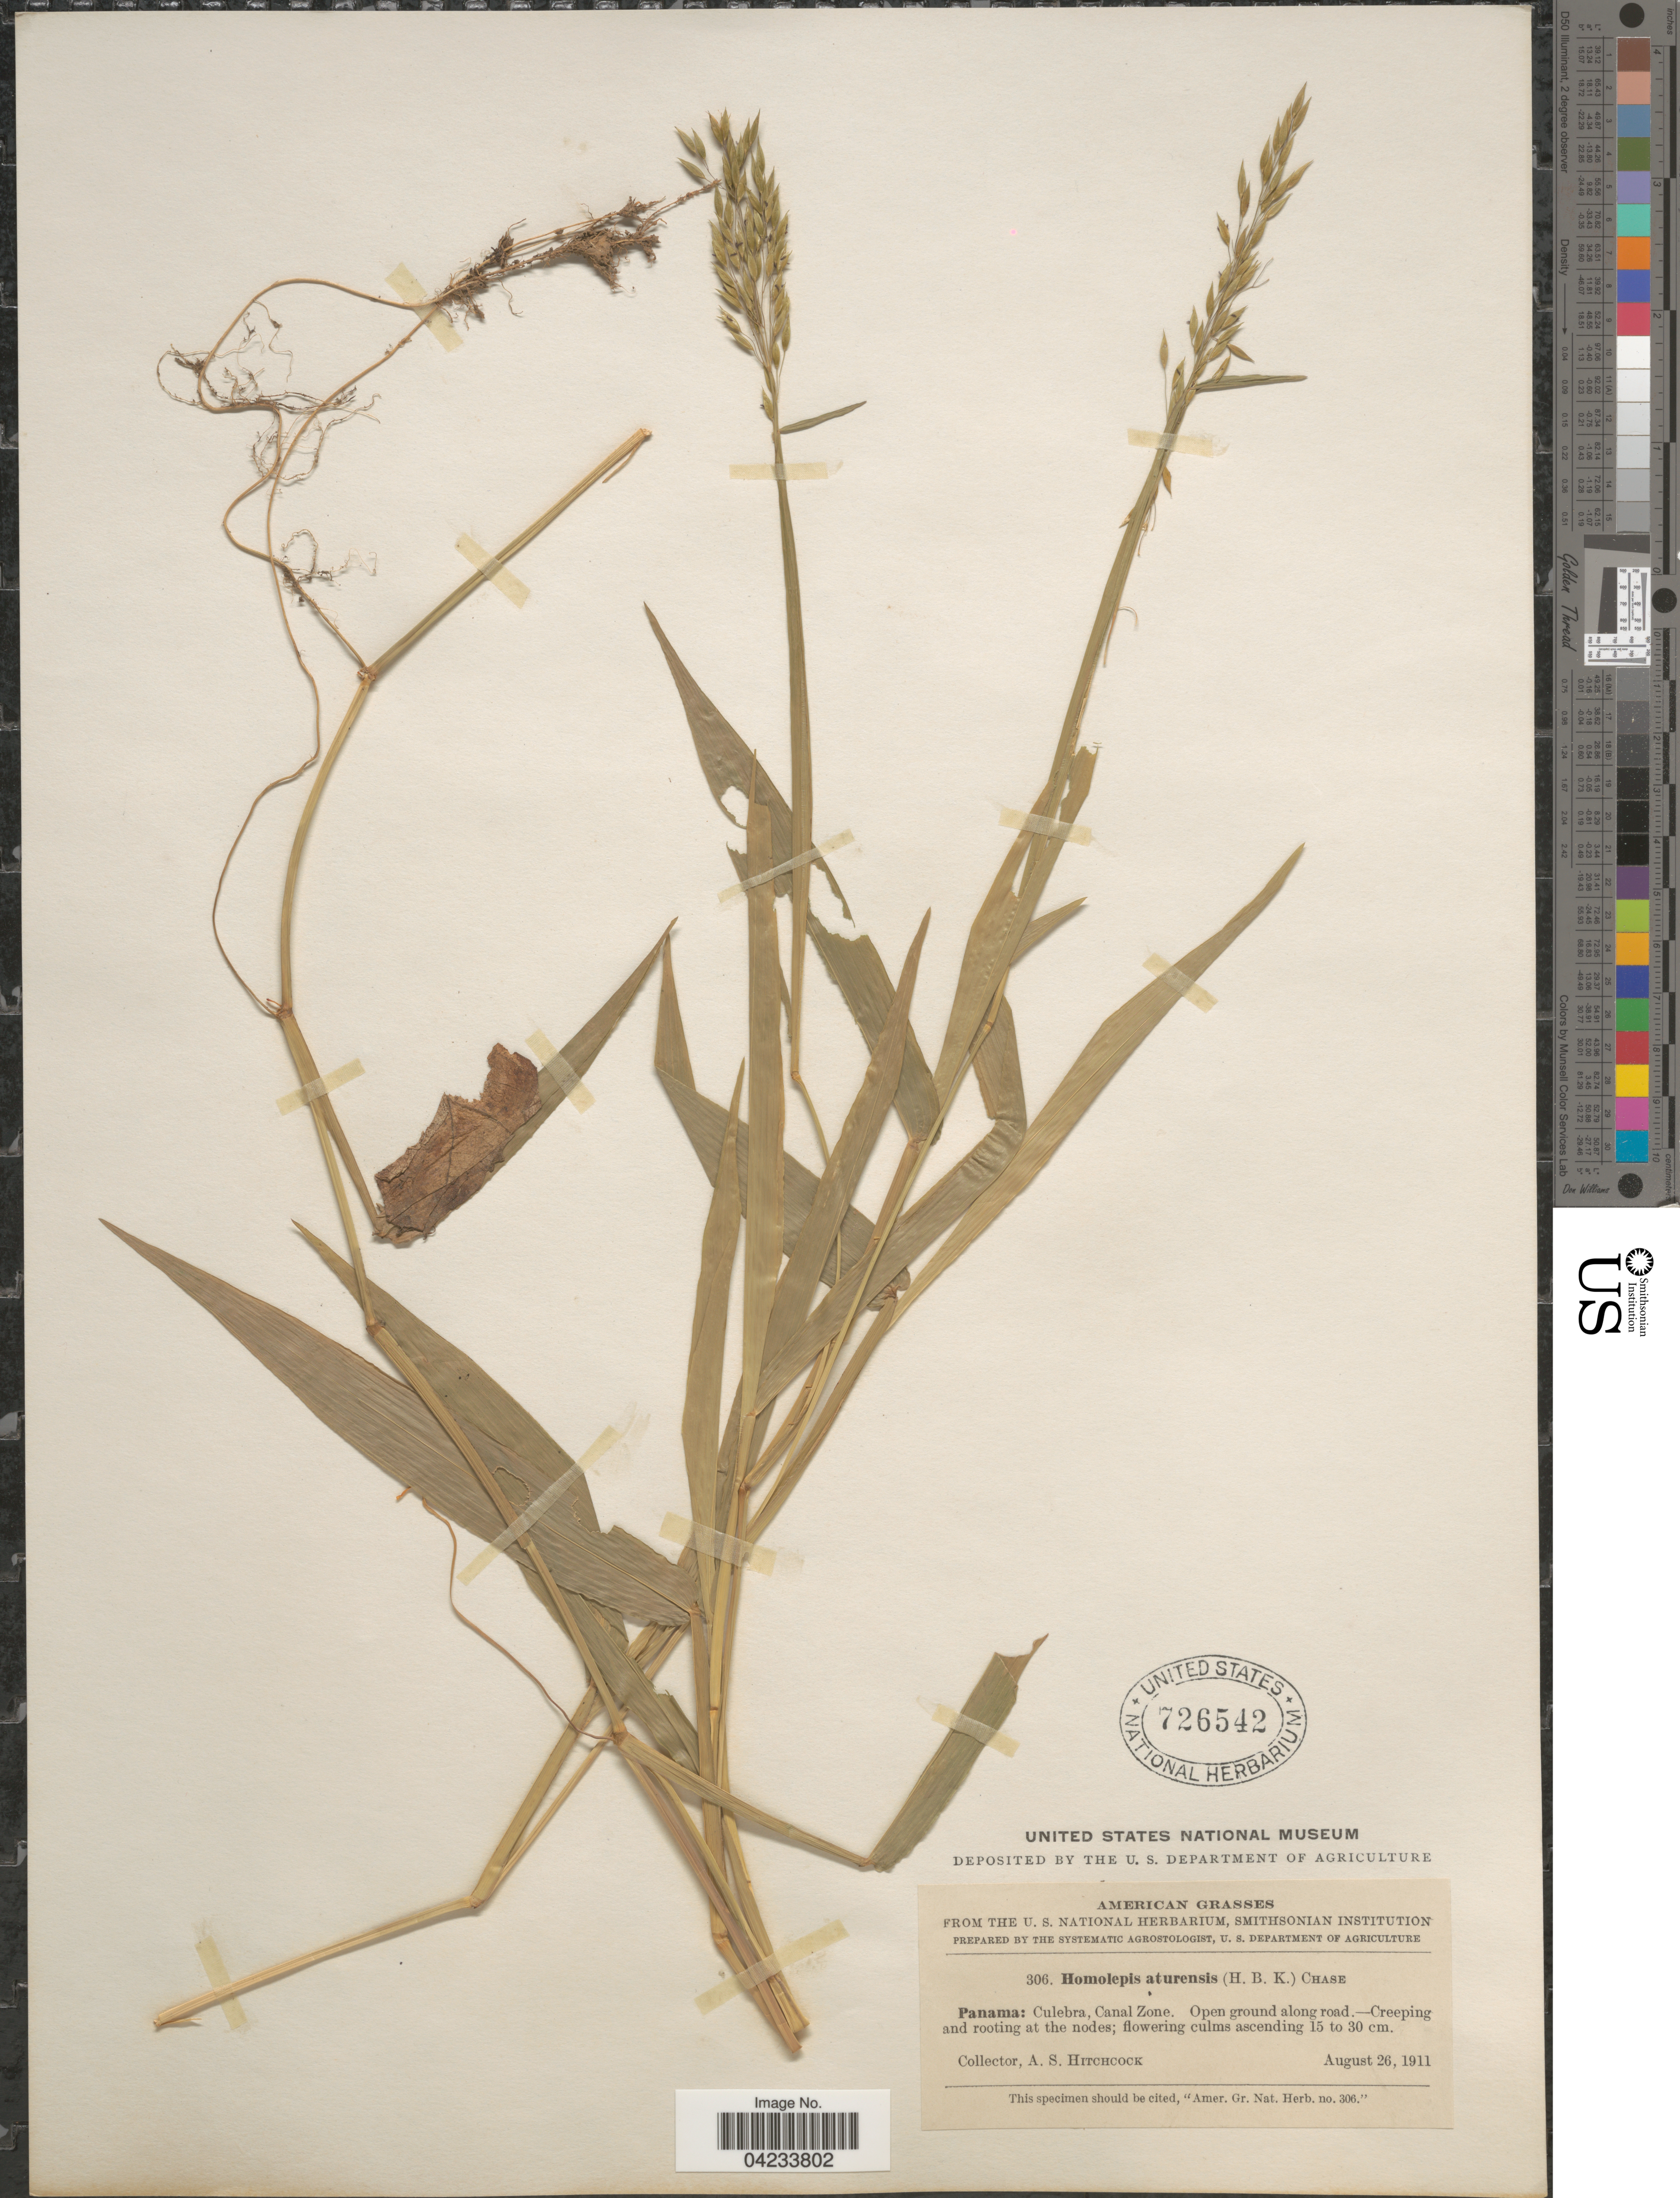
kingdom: Plantae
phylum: Tracheophyta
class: Liliopsida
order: Poales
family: Poaceae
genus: Homolepis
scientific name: Homolepis aturensis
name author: (Kunth) Chase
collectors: A. S. Hitchcock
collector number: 306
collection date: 1911-08-26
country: Panama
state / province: Colón / Panamá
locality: Culebra, Canal Zone. Open ground along road.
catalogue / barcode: US 726542